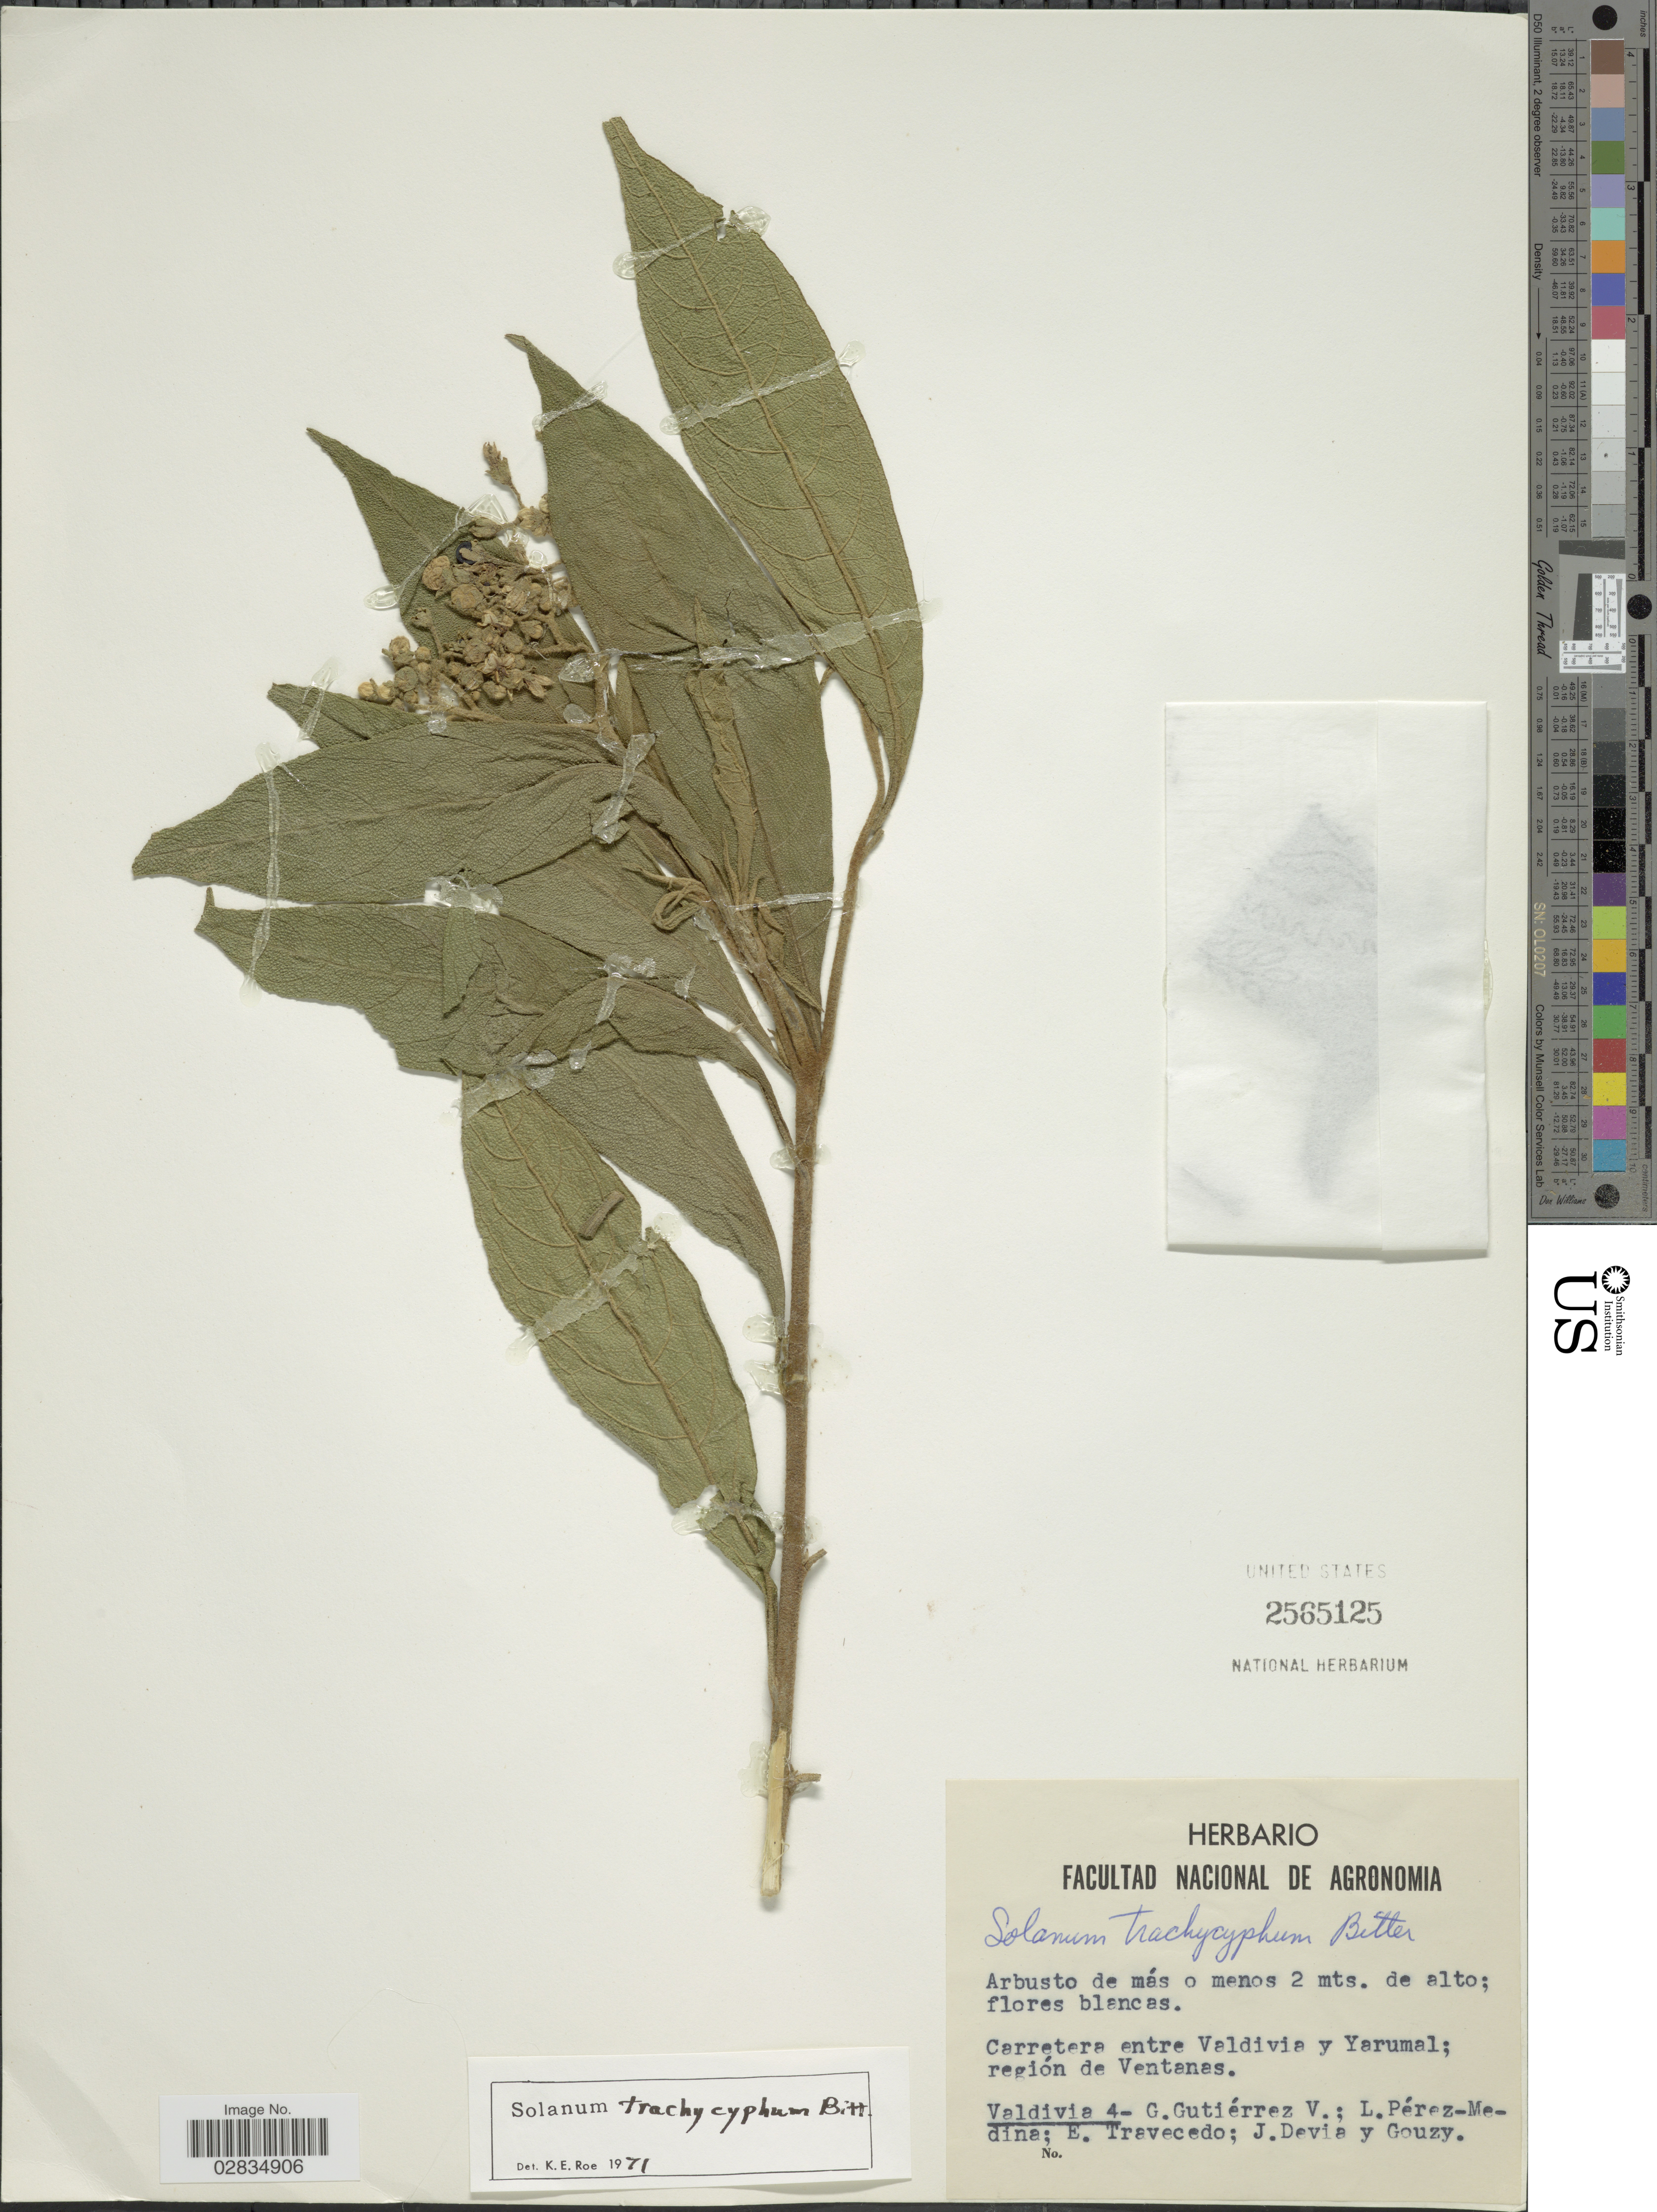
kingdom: Plantae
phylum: Tracheophyta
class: Magnoliopsida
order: Solanales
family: Solanaceae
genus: Solanum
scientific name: Solanum trachycyphum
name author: Bitter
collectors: G. Gutiérrez V., L. Pérez-Medina, E. Travecedo, J. Devia & -. Gouzy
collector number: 4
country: Colombia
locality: Carretera entre Valdivia y Yarumal; región de Ventanas, Valdivia.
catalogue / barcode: US 2565125